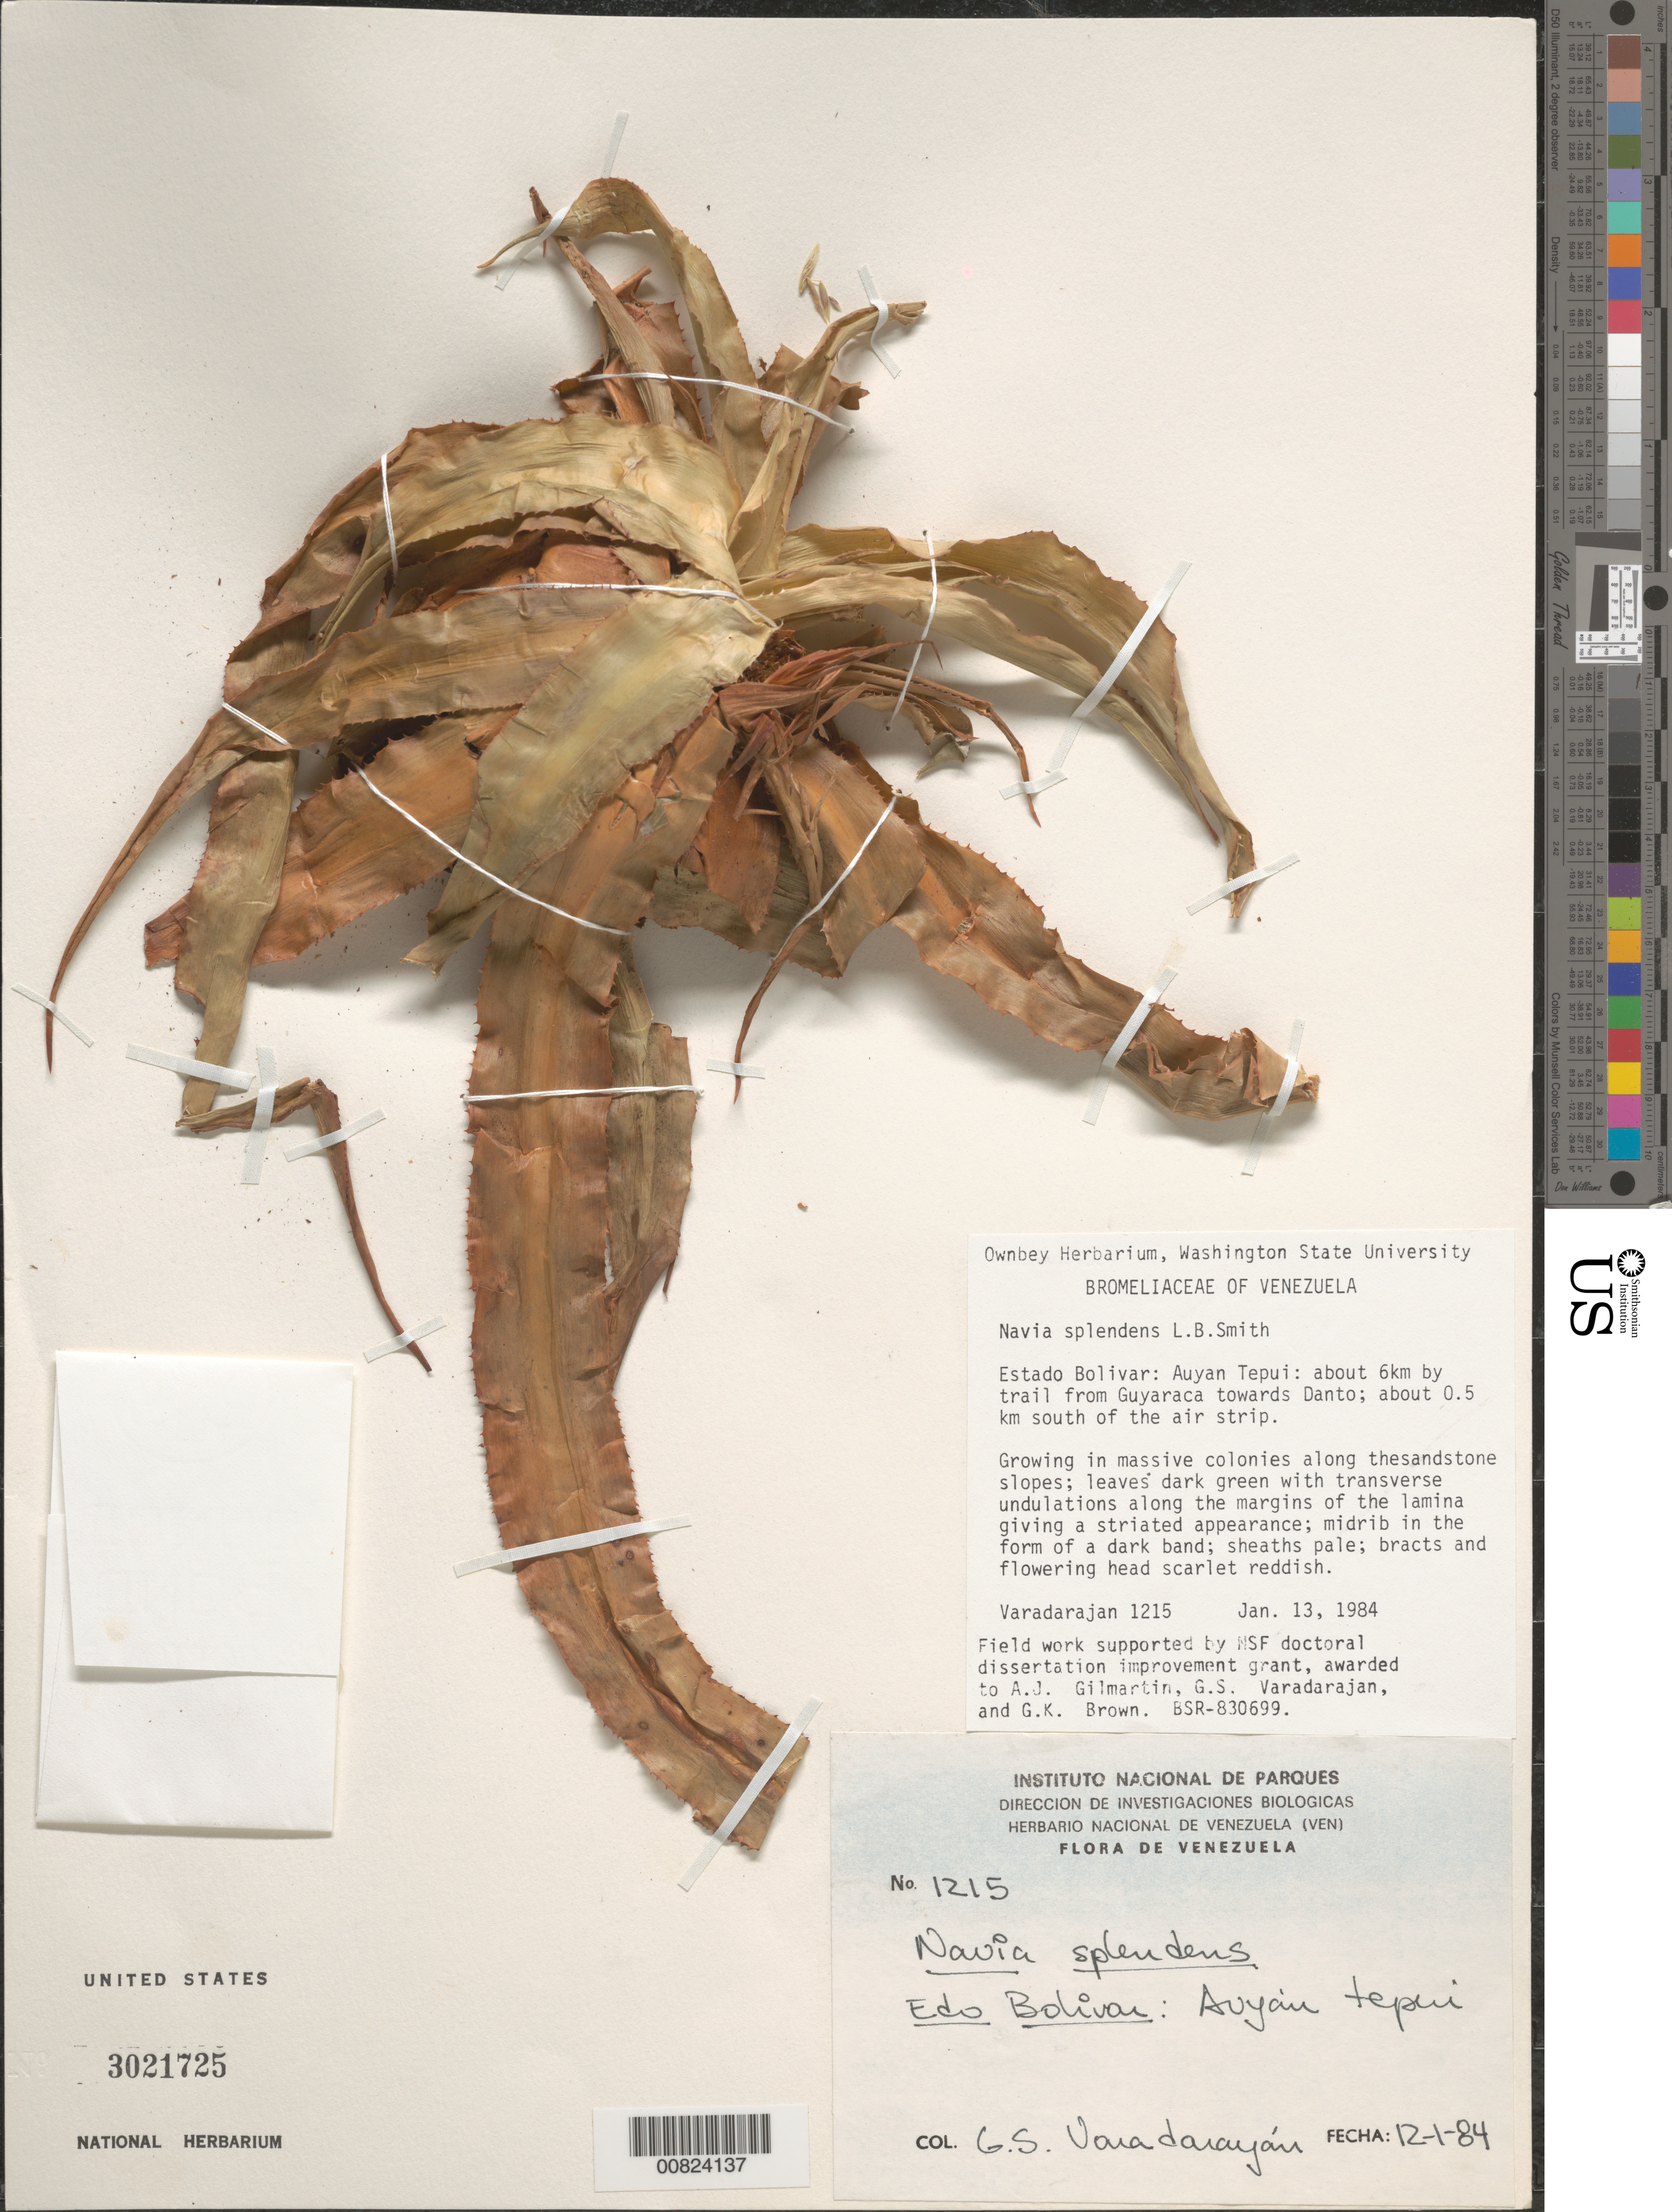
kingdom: Plantae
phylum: Tracheophyta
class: Liliopsida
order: Poales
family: Bromeliaceae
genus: Navia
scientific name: Navia splendens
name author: L.B. Sm.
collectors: G. S. Varadarajan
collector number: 1215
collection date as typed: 12-Jan-84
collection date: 1984-01-12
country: Venezuela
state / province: Bolívar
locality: Auyan-tepuí, about 6km by trail from Guyaraca towards Danto; about 0.5km S of the airstrip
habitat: Growing along the sandstone slopes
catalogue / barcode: US 3021725